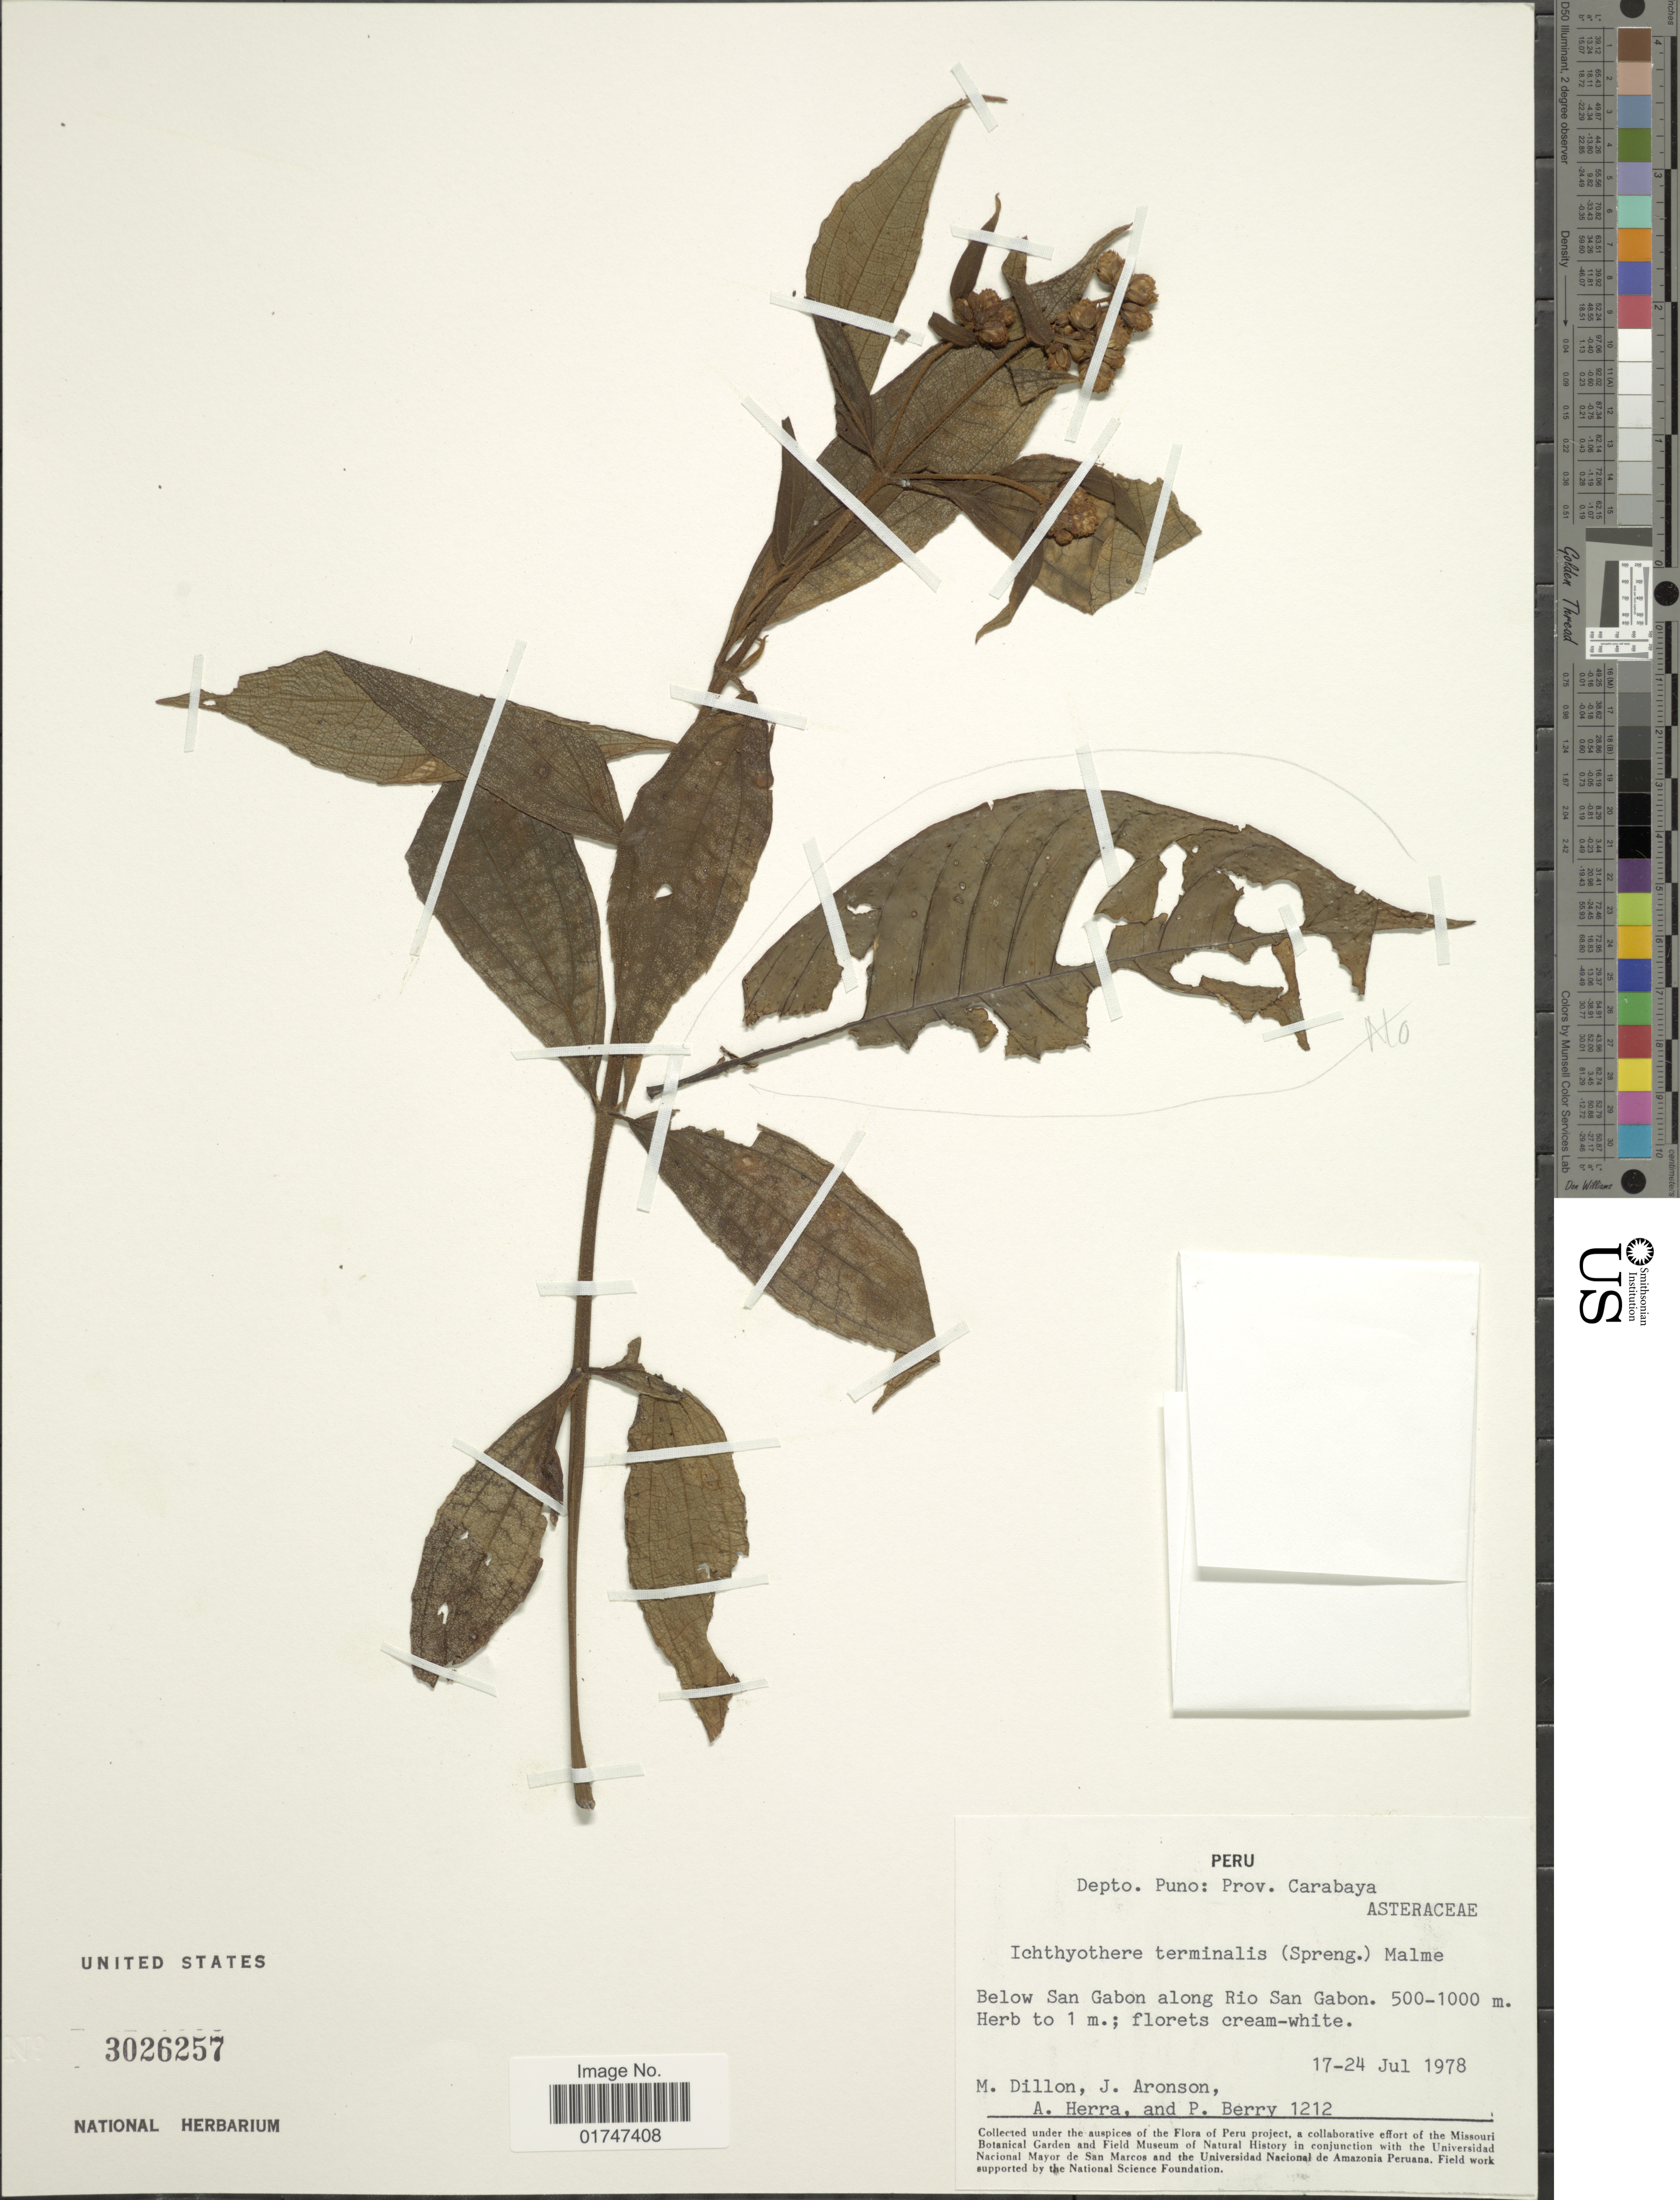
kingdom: Plantae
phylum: Tracheophyta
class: Magnoliopsida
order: Asterales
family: Asteraceae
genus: Ichthyothere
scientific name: Ichthyothere peruviana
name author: Baker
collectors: M. O. Dillon, J. Aronson, A. Herra & P. Berry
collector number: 1212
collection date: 1978-07-17/1978-07-24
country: Peru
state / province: Puno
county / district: Carabaya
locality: Depto. Puno: Prov. Carabaya. Below San Gabon along Rio San Gabon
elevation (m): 500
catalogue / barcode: US 3026257